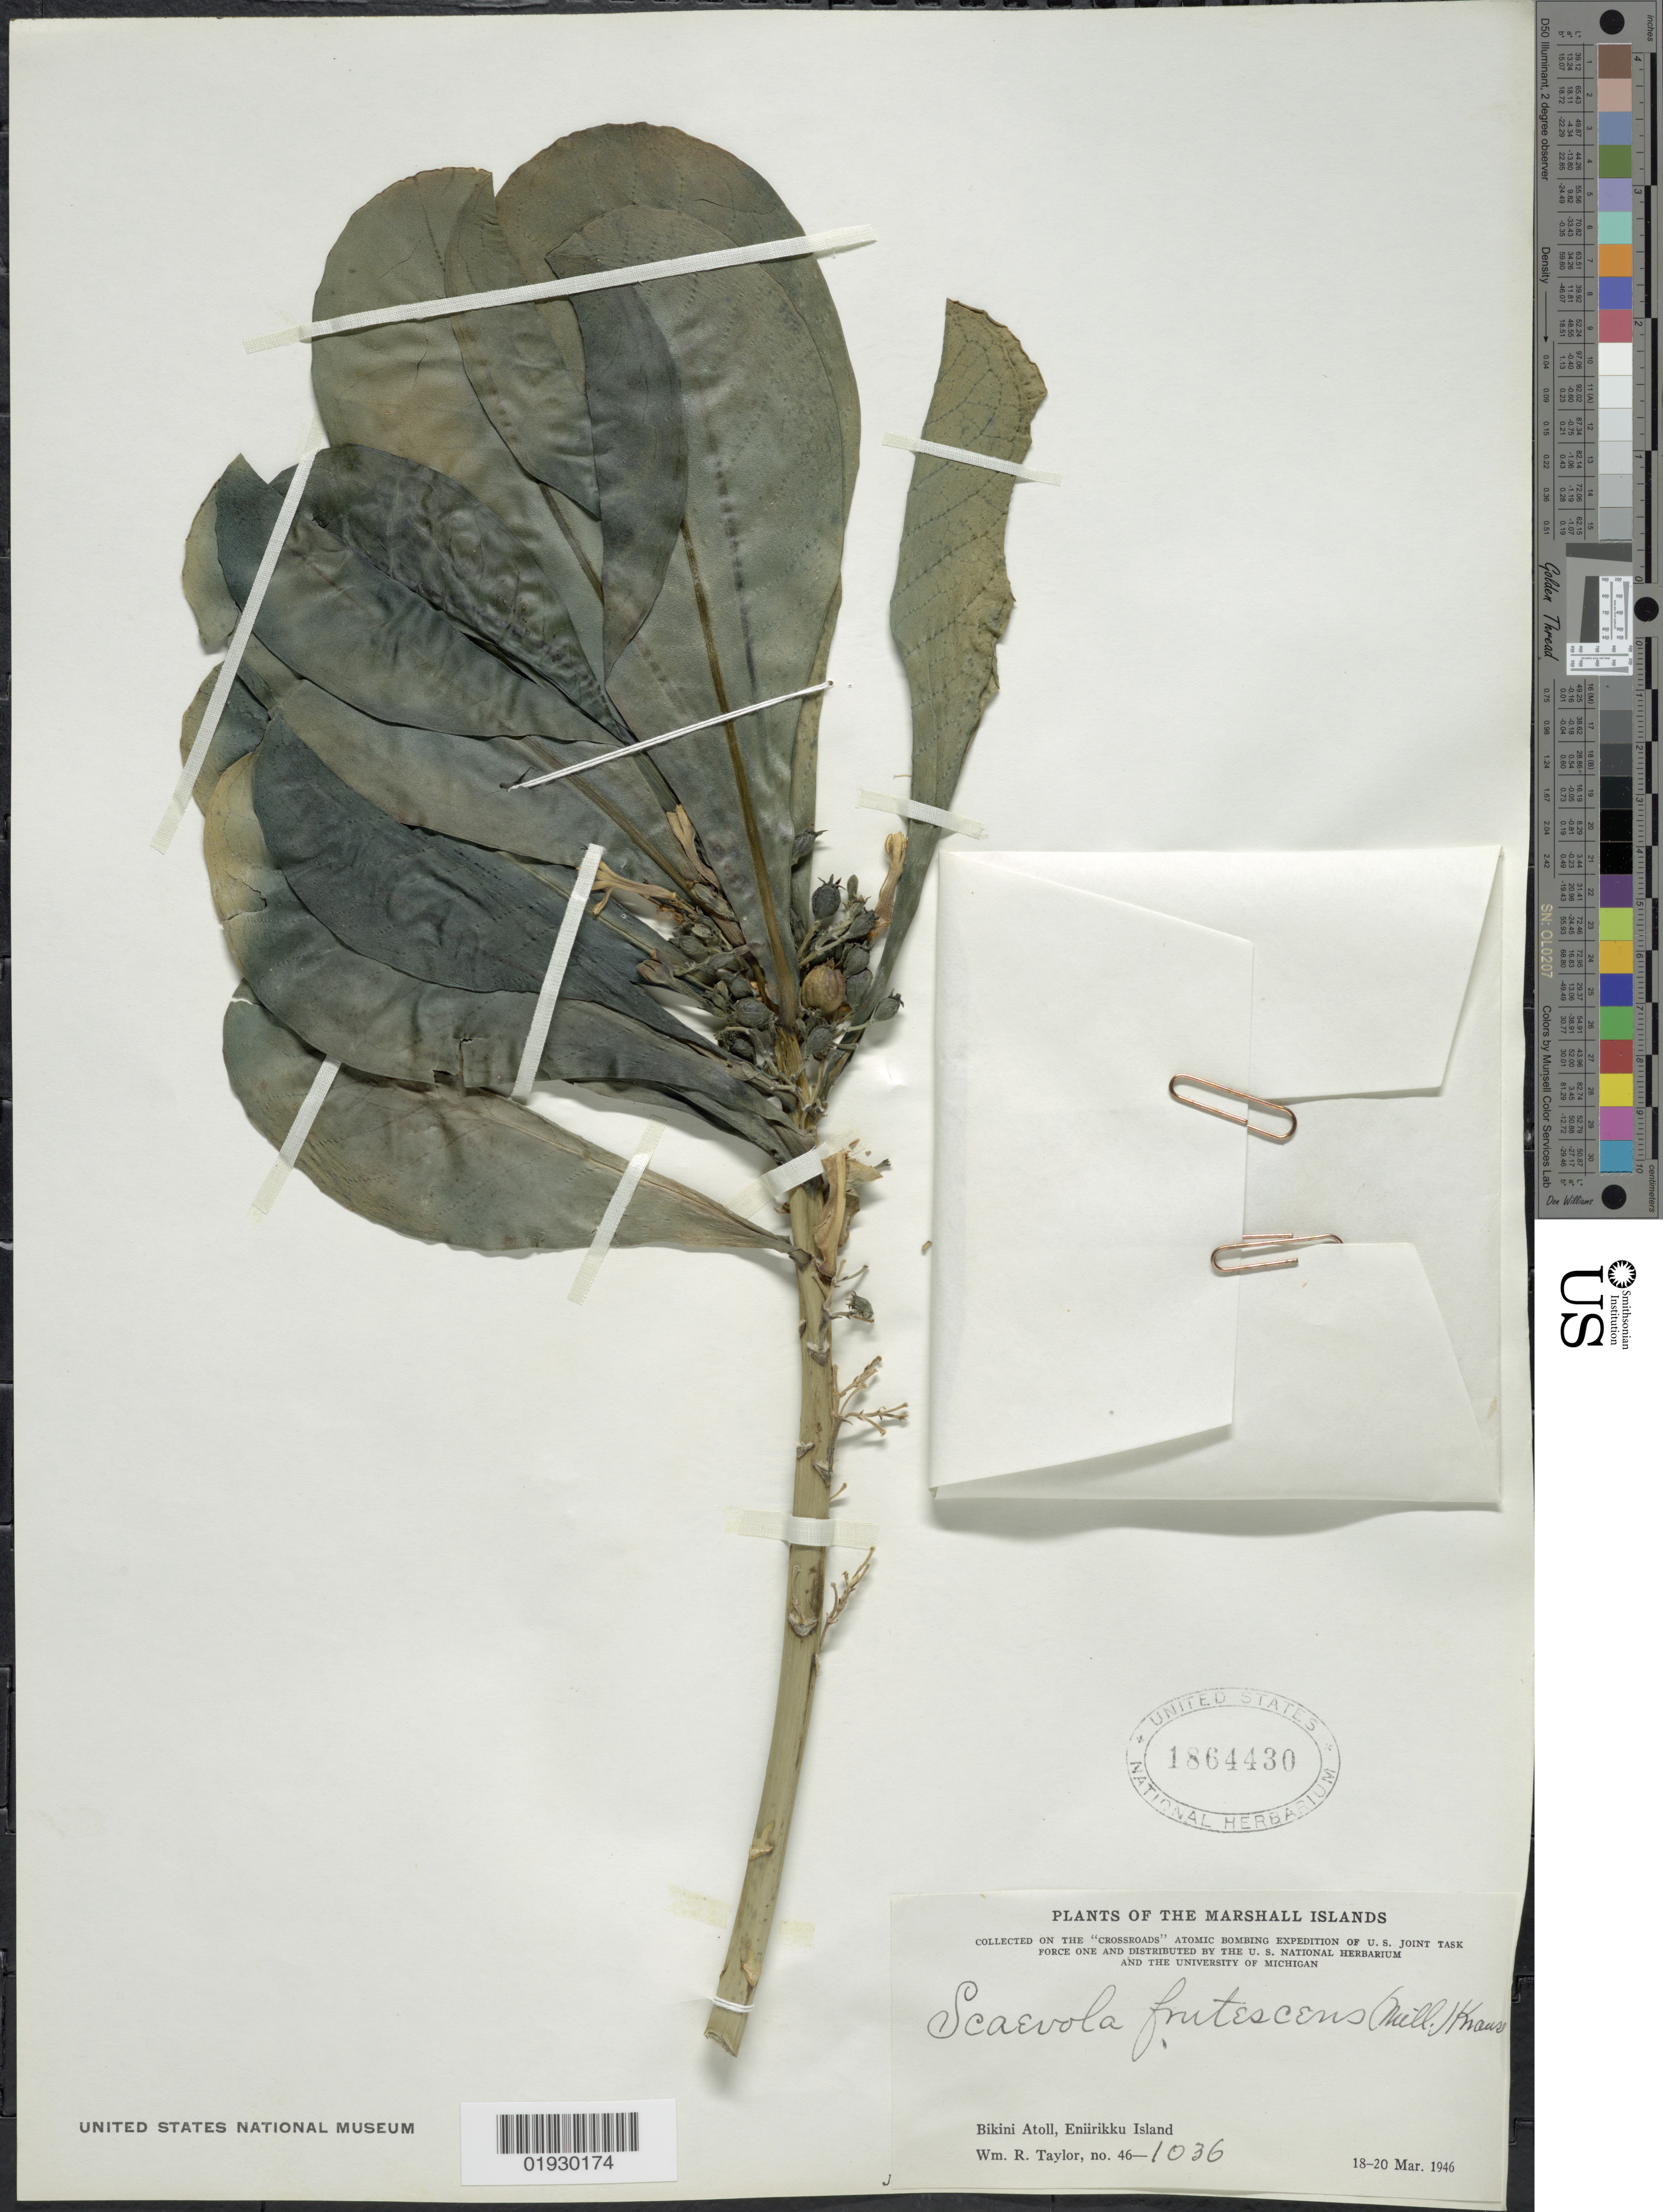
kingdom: Plantae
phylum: Tracheophyta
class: Magnoliopsida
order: Asterales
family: Goodeniaceae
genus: Scaevola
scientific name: Scaevola taccada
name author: (Gaertn.) Roxb.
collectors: W. R. Taylor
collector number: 46-1036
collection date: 1946-03-18/1946-03-20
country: Marshall Islands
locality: Bikini Atoll, Eniirikku Island.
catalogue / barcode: US 1864430